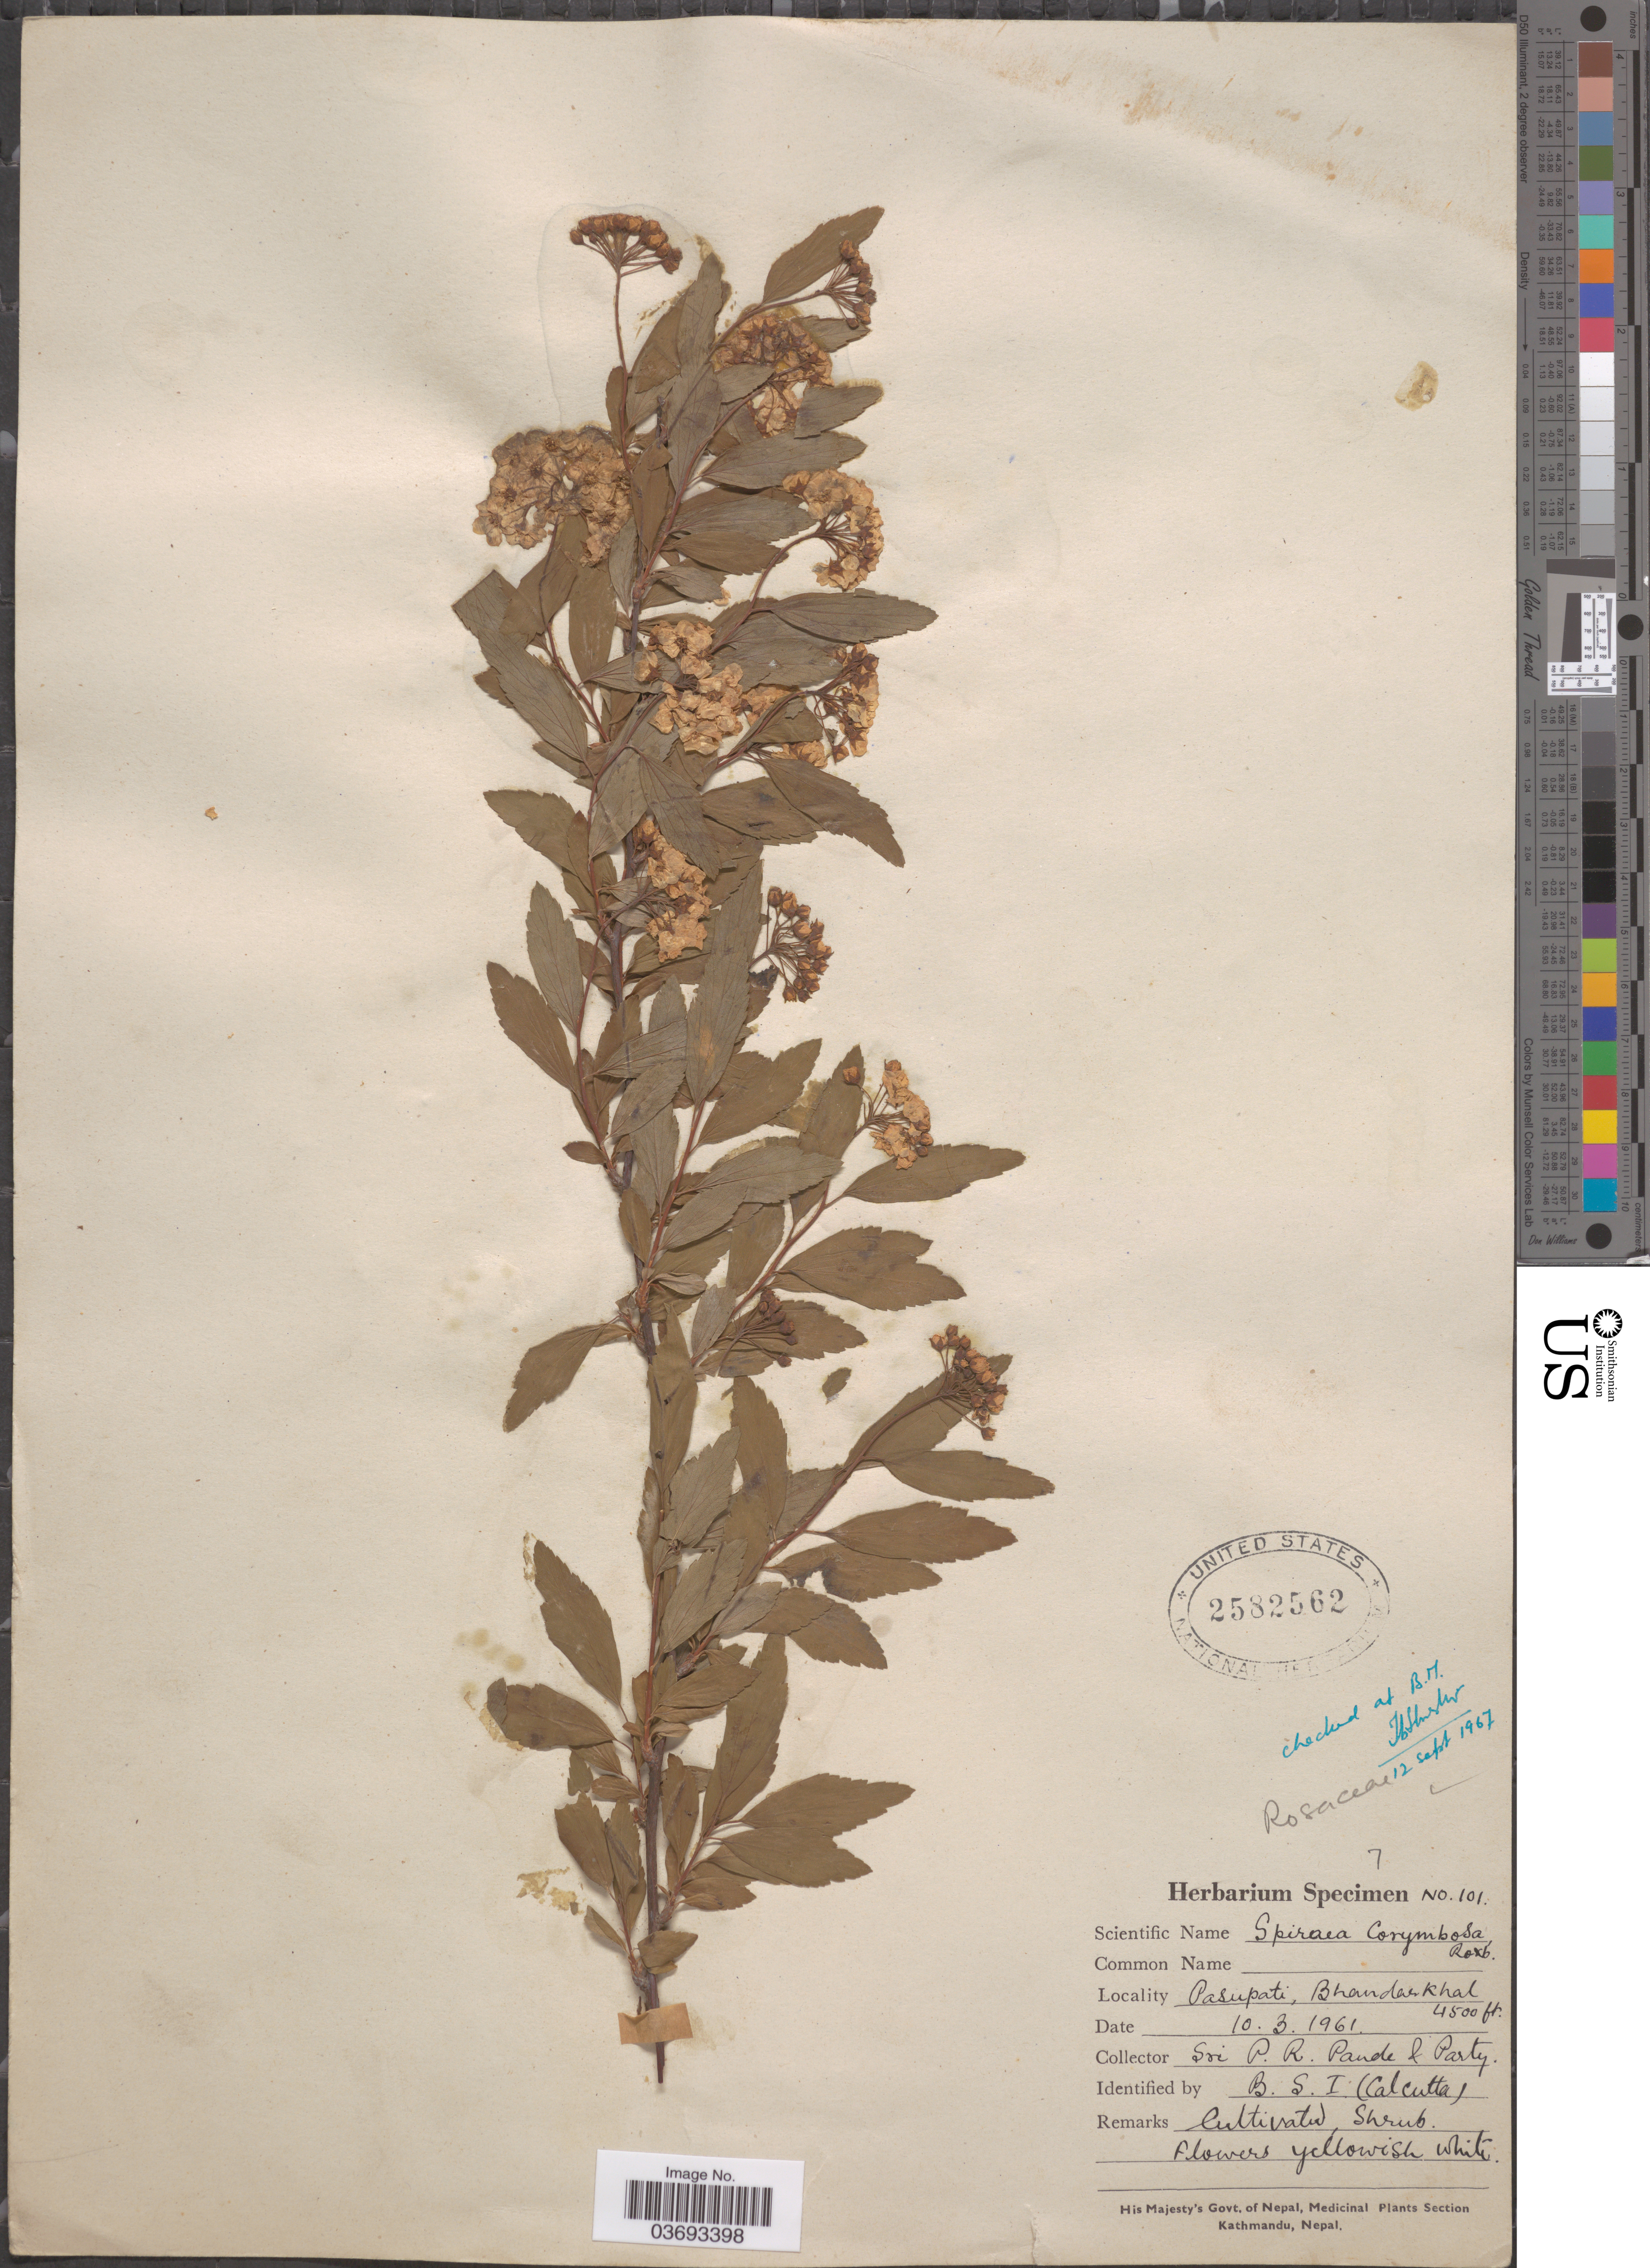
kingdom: Plantae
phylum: Tracheophyta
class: Magnoliopsida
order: Rosales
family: Rosaceae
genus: Spiraea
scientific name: Spiraea cantoniensis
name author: Lour.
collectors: S. Pande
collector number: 101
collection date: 1961-03-10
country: Nepal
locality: Pasupati, Bhandarkhal.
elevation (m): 1372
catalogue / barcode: US 2582562